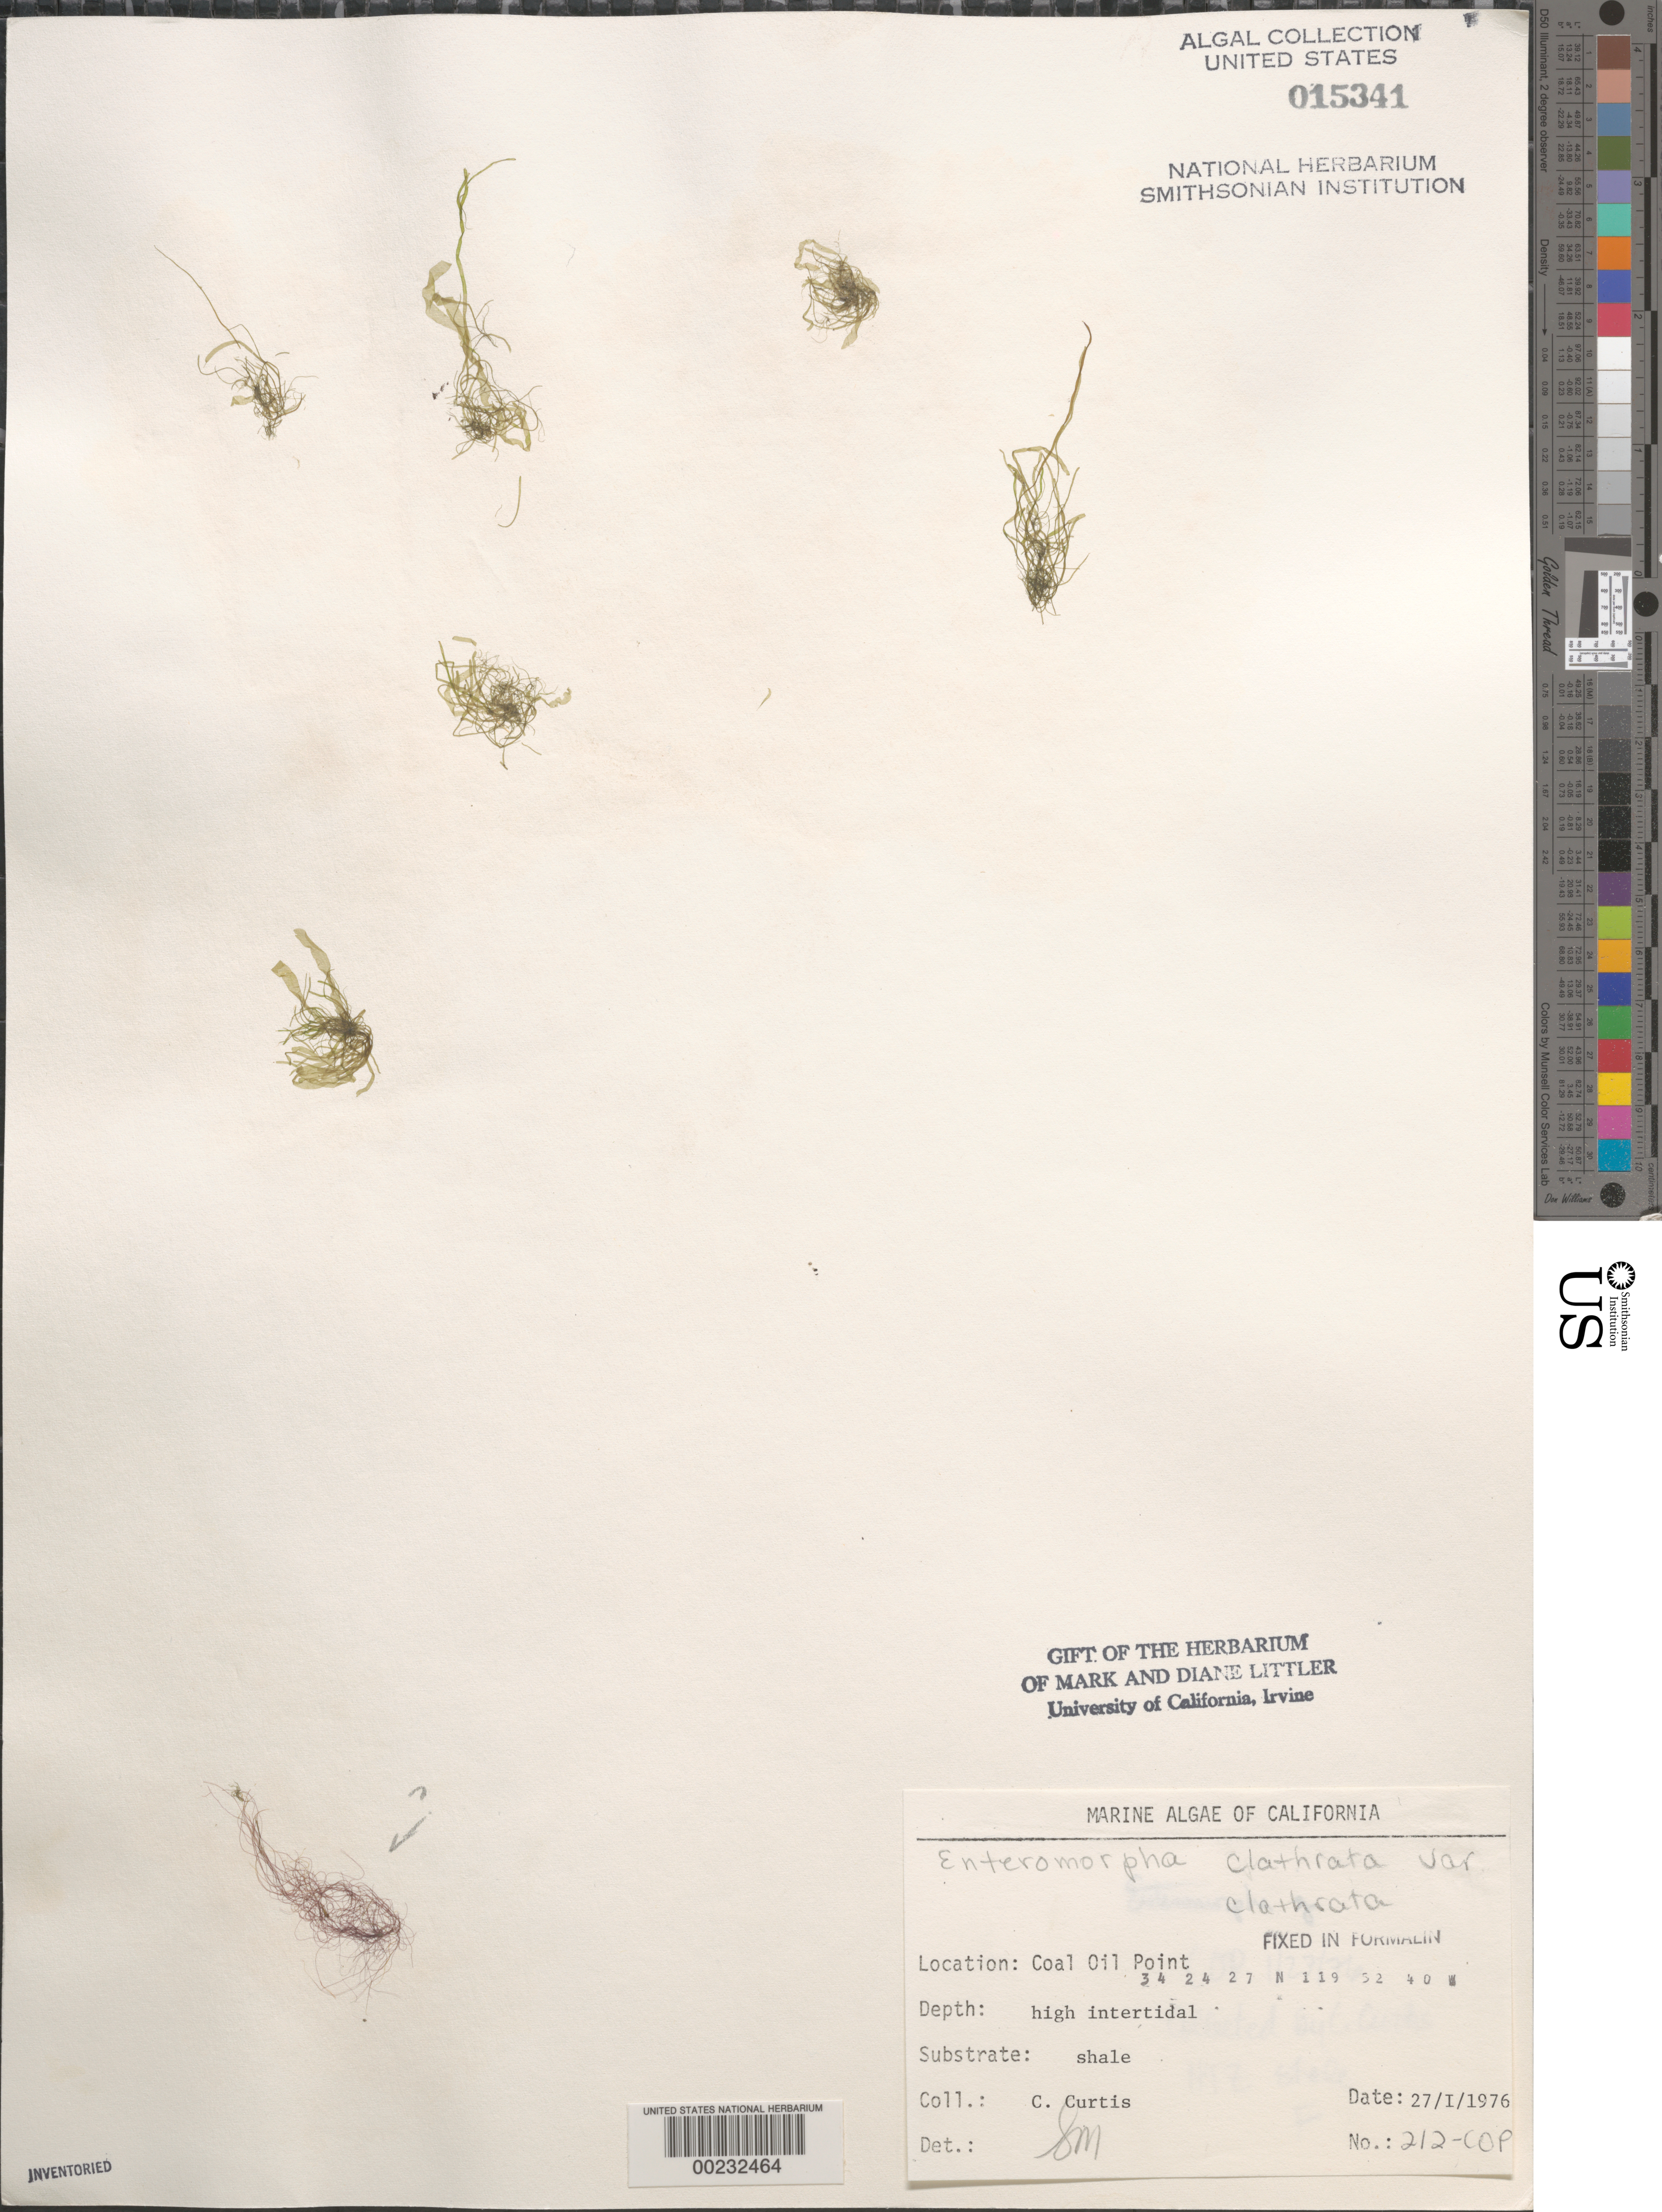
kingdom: Plantae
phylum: Chlorophyta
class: Ulvophyceae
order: Ulvales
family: Ulvaceae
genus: Ulva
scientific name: Ulva clathrata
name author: (Roth) C. Agardh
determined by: Algae name updating Project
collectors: C. Curtis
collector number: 212-cop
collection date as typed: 27 Jan 1976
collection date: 1976-01-27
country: United States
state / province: California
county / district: Santa Barbara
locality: Coal Oil Point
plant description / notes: BLM-SOCALBIGHT Rocky Intertidal Survey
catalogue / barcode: US 15341